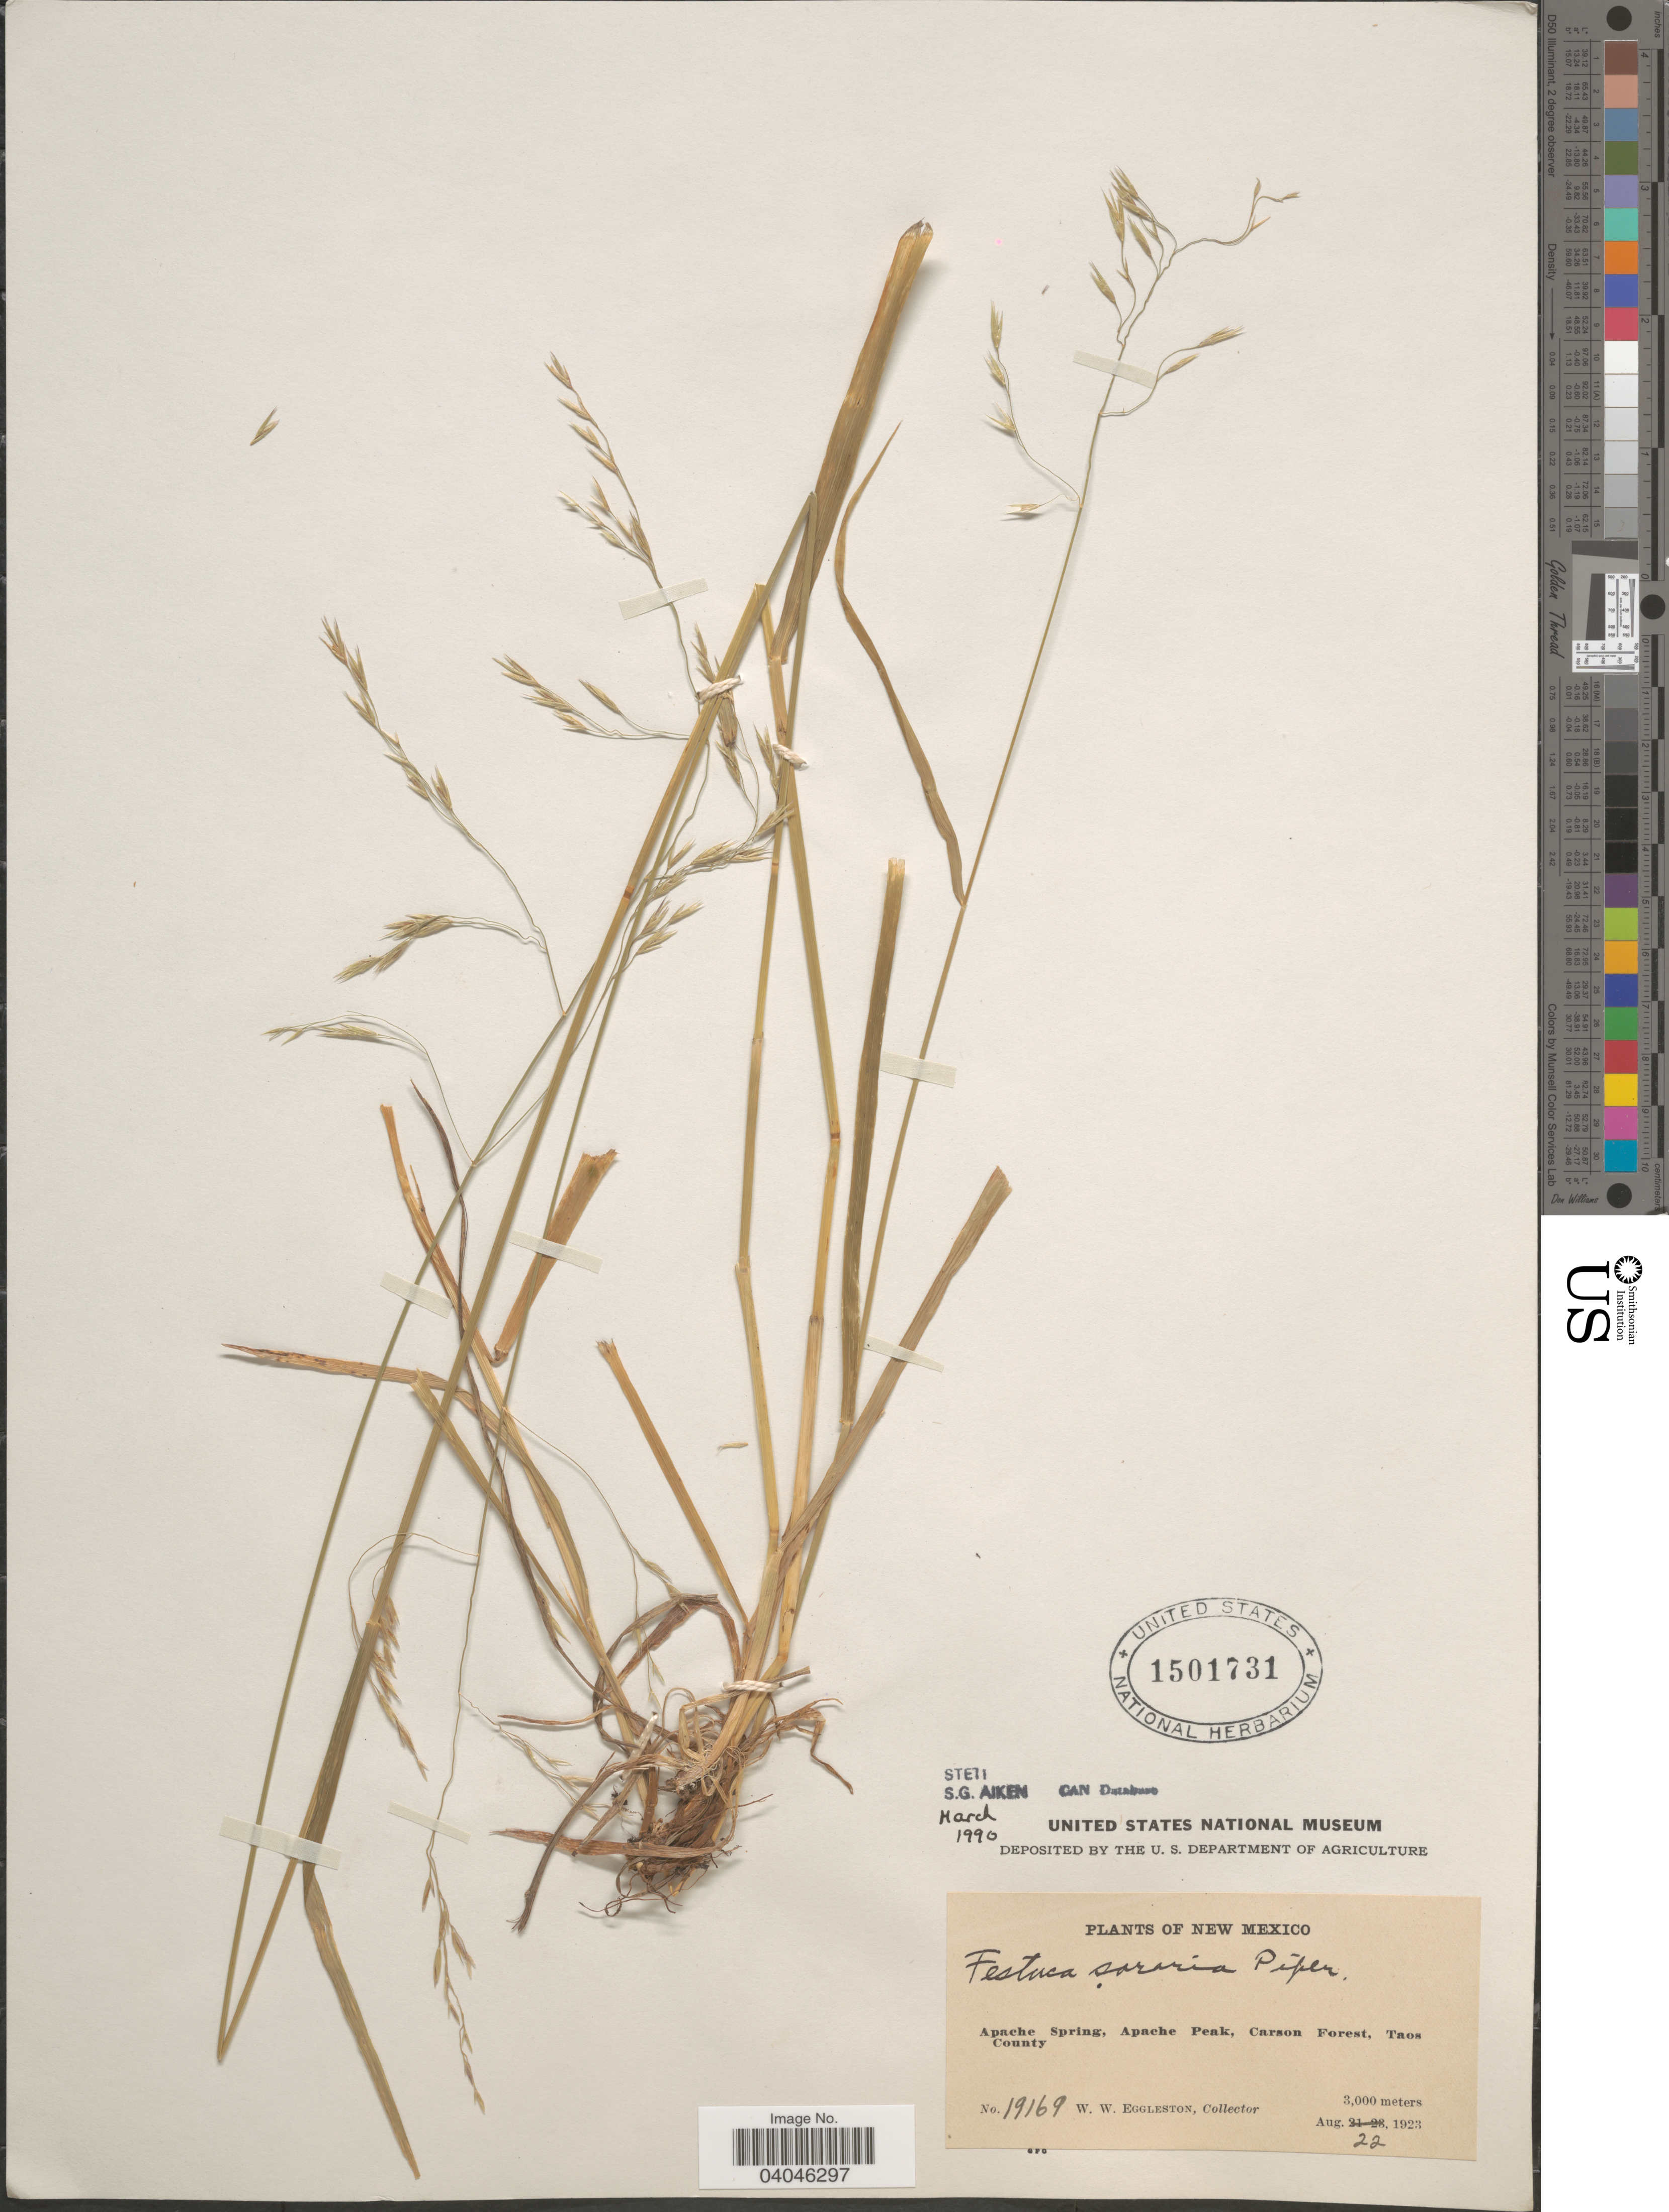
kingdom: Plantae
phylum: Tracheophyta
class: Liliopsida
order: Poales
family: Poaceae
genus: Festuca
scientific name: Festuca sororia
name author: Piper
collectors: W. W. Eggleston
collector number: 19169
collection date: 1923-08-22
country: United States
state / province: New Mexico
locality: Apache Spring, Apache Peak, Carson Forest, Taos County.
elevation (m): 3000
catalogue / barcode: US 1501731